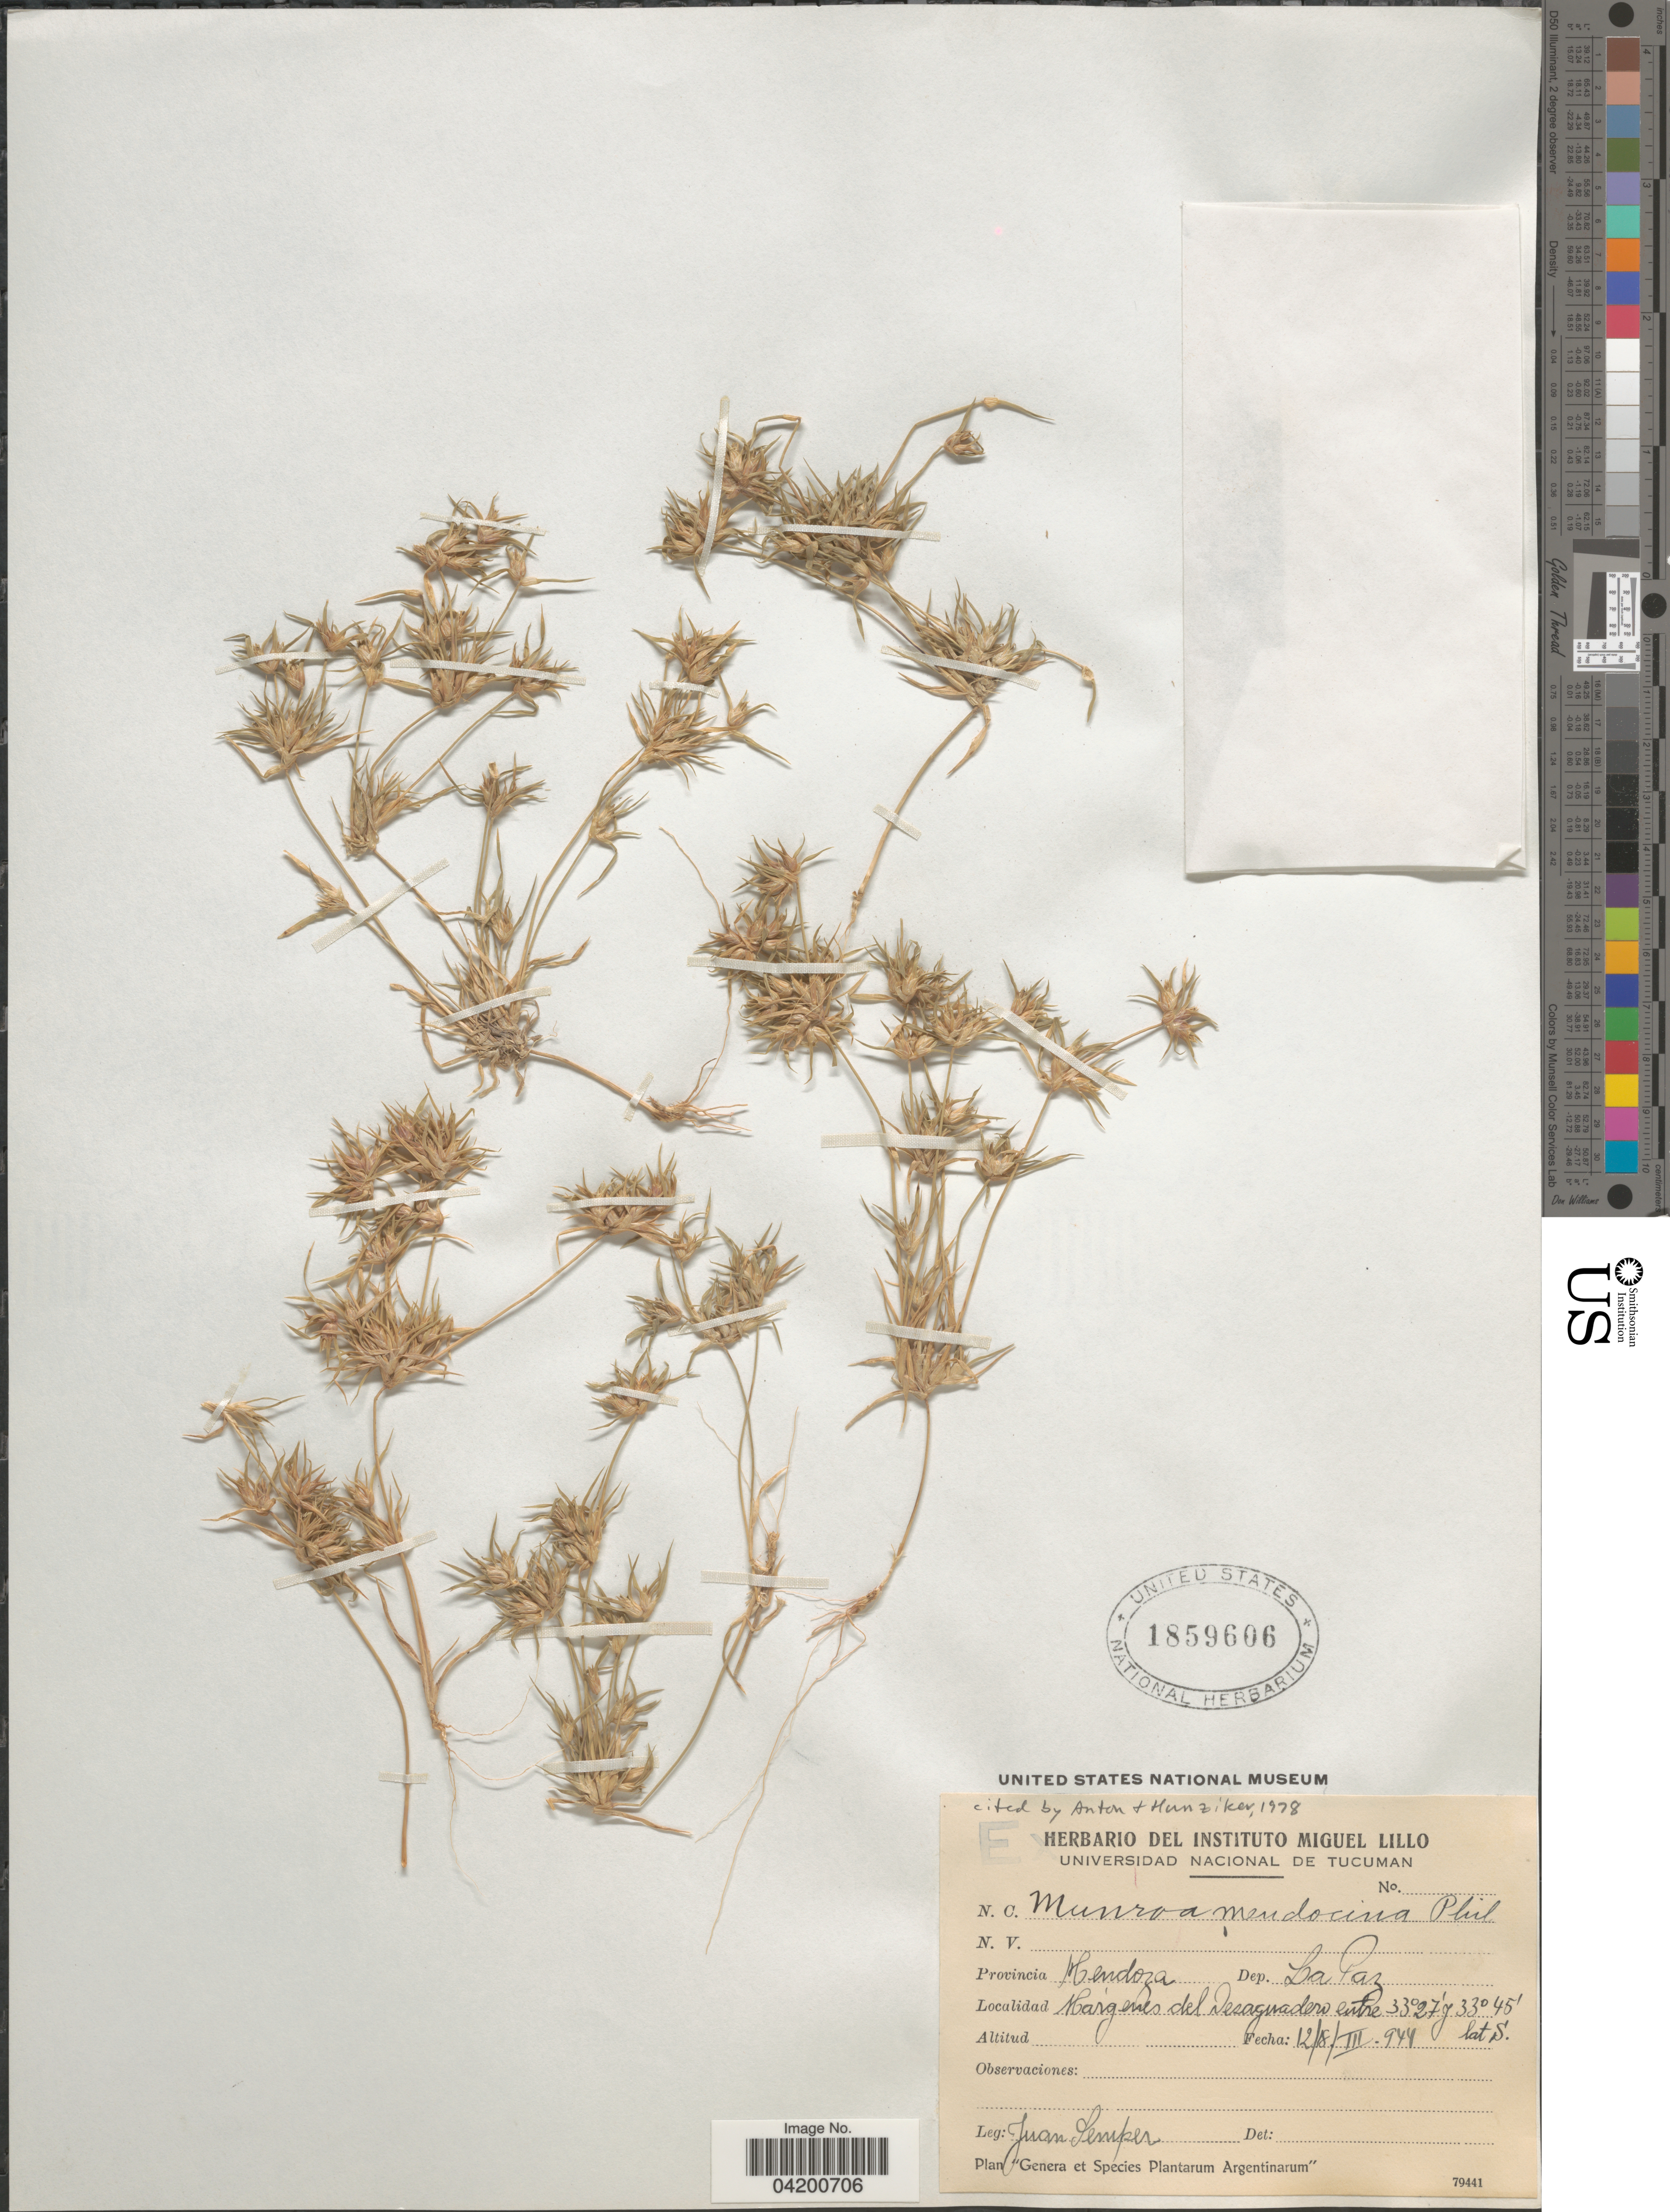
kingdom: Plantae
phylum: Tracheophyta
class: Liliopsida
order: Poales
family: Poaceae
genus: Munroa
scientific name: Munroa mendocina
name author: Phil.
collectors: J. Semper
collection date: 1944-03-12/1944-03-18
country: Argentina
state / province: Mendoza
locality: Dep. La Paz. Margenes del Desaguadero.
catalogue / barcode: US 1859606